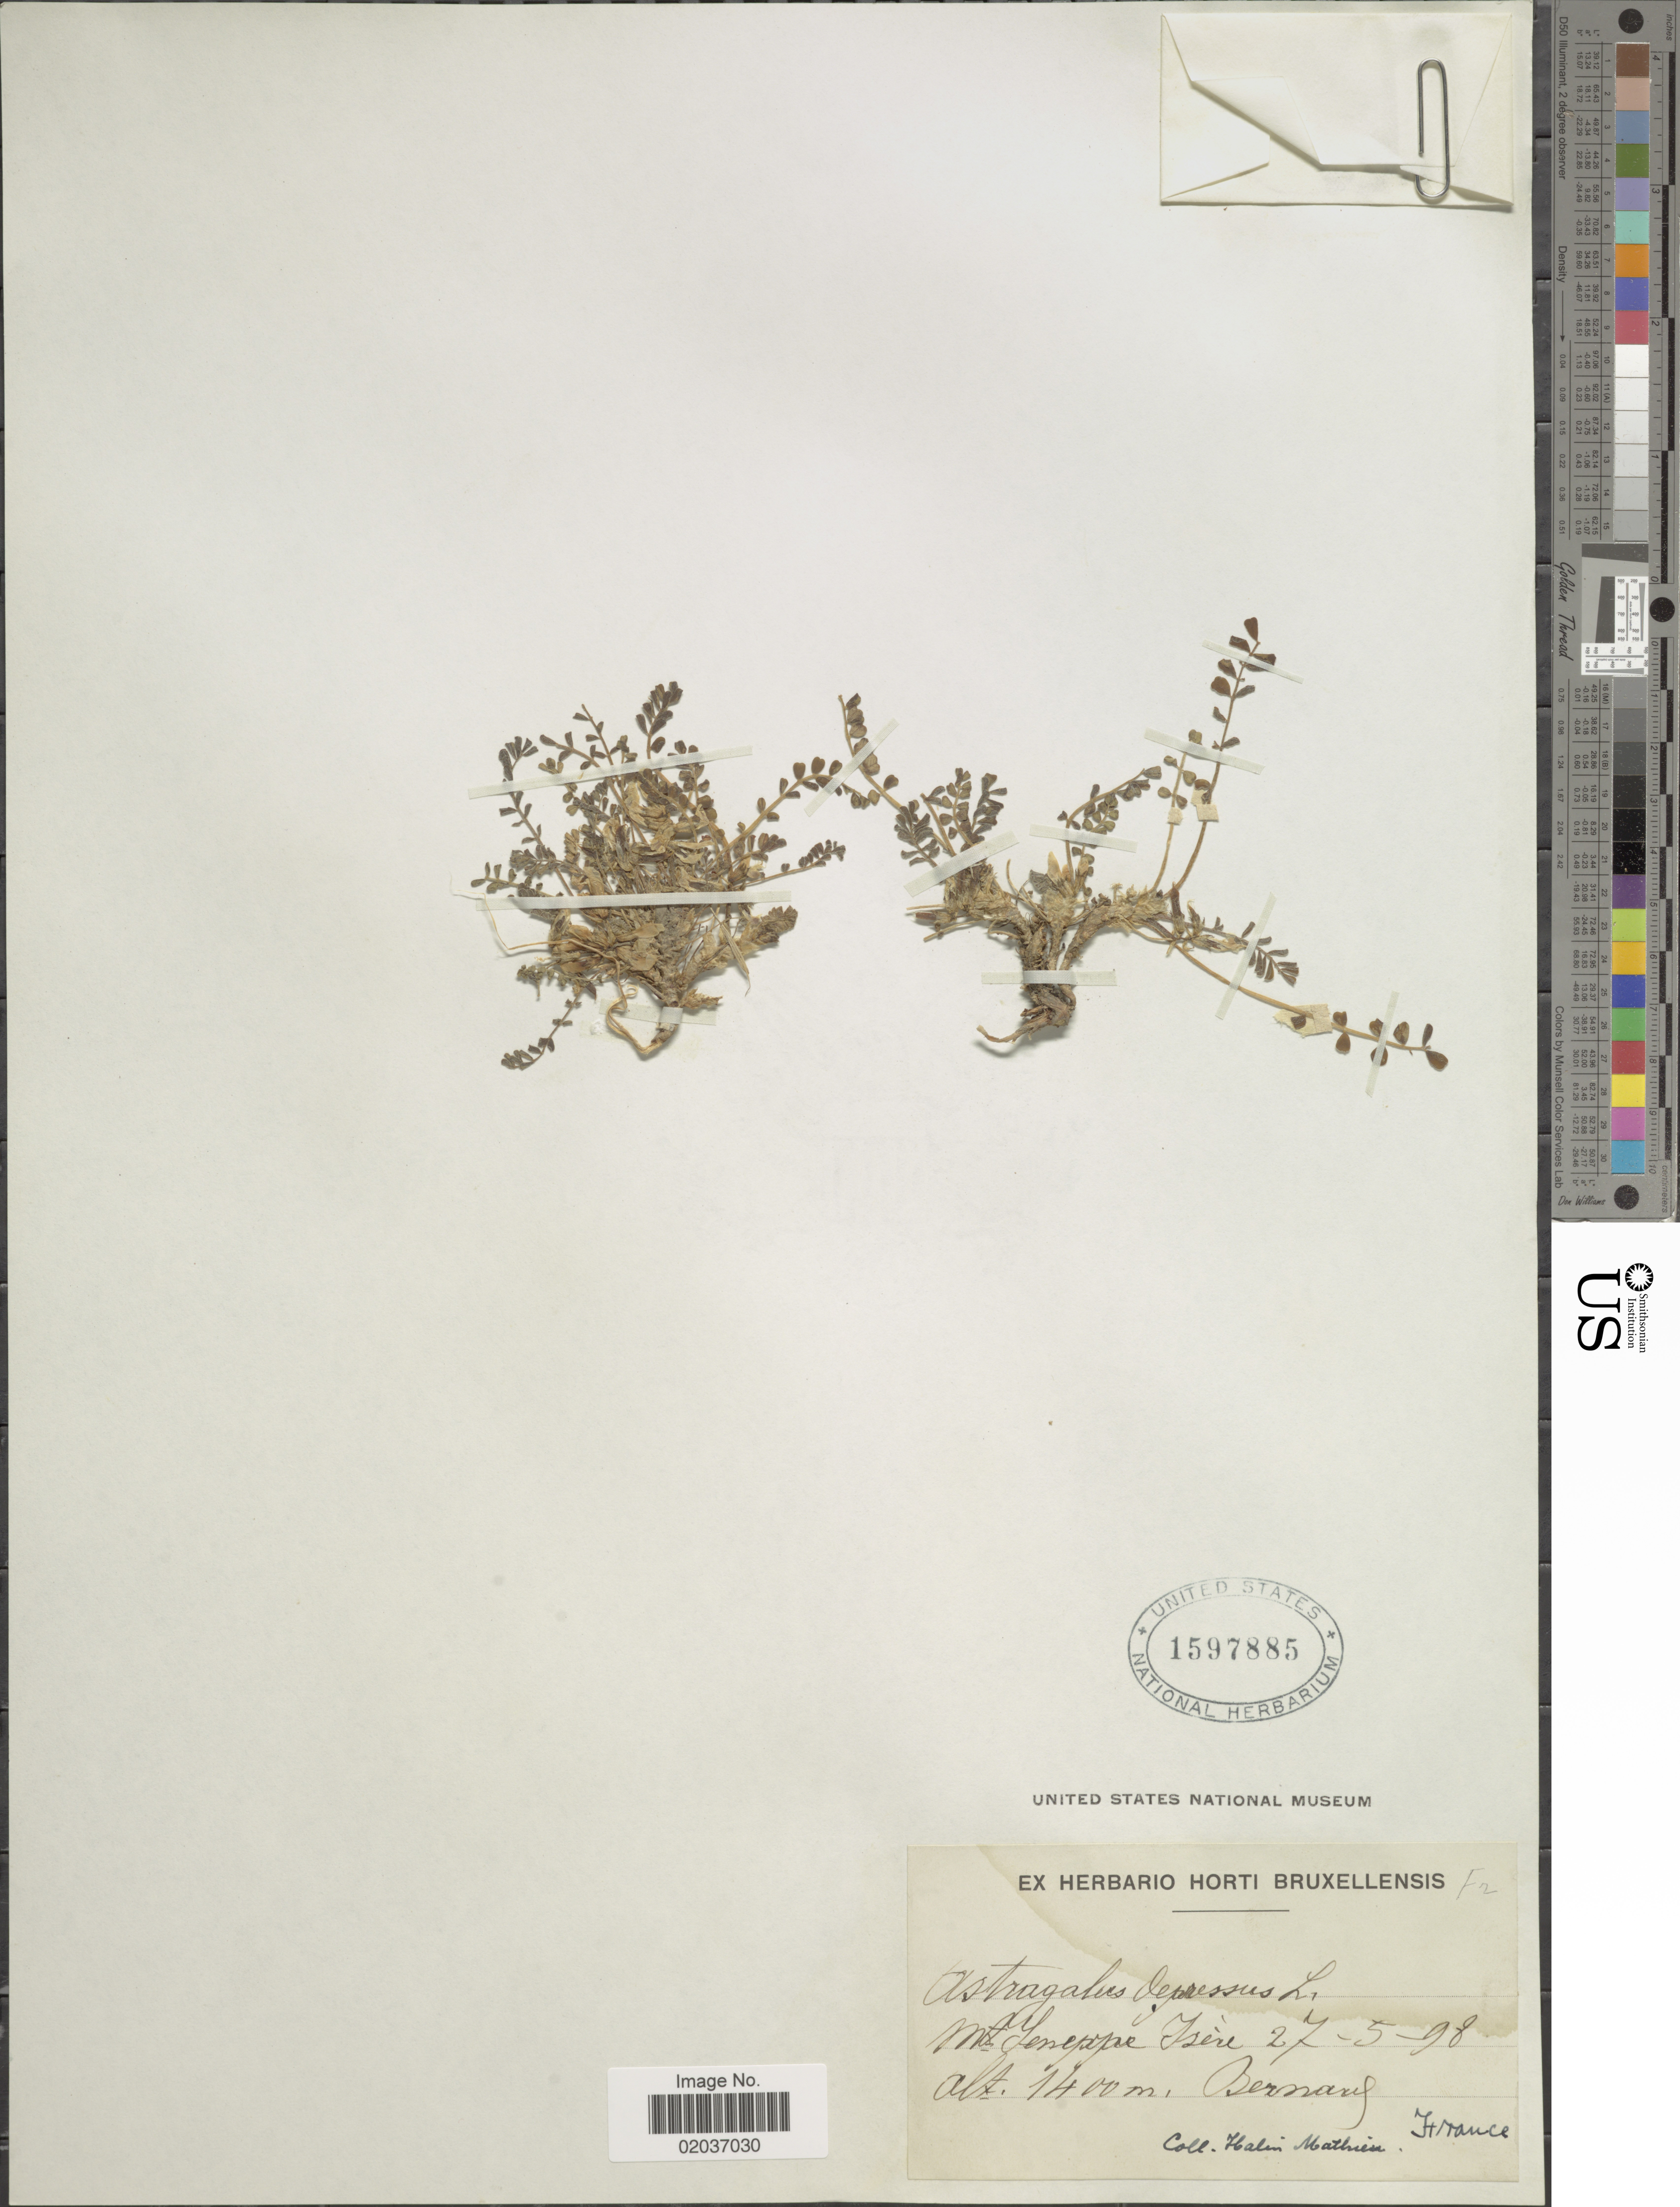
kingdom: Plantae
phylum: Tracheophyta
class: Magnoliopsida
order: Fabales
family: Fabaceae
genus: Astragalus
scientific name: Astragalus depressus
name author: L.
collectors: -. Bernard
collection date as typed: Transcribed d/m/y: 27/5/98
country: France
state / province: Auvergne-Rhône-Alpes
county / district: Isère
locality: Mt. Senepipe [interpreted] Isère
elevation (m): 1400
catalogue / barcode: US 1597885